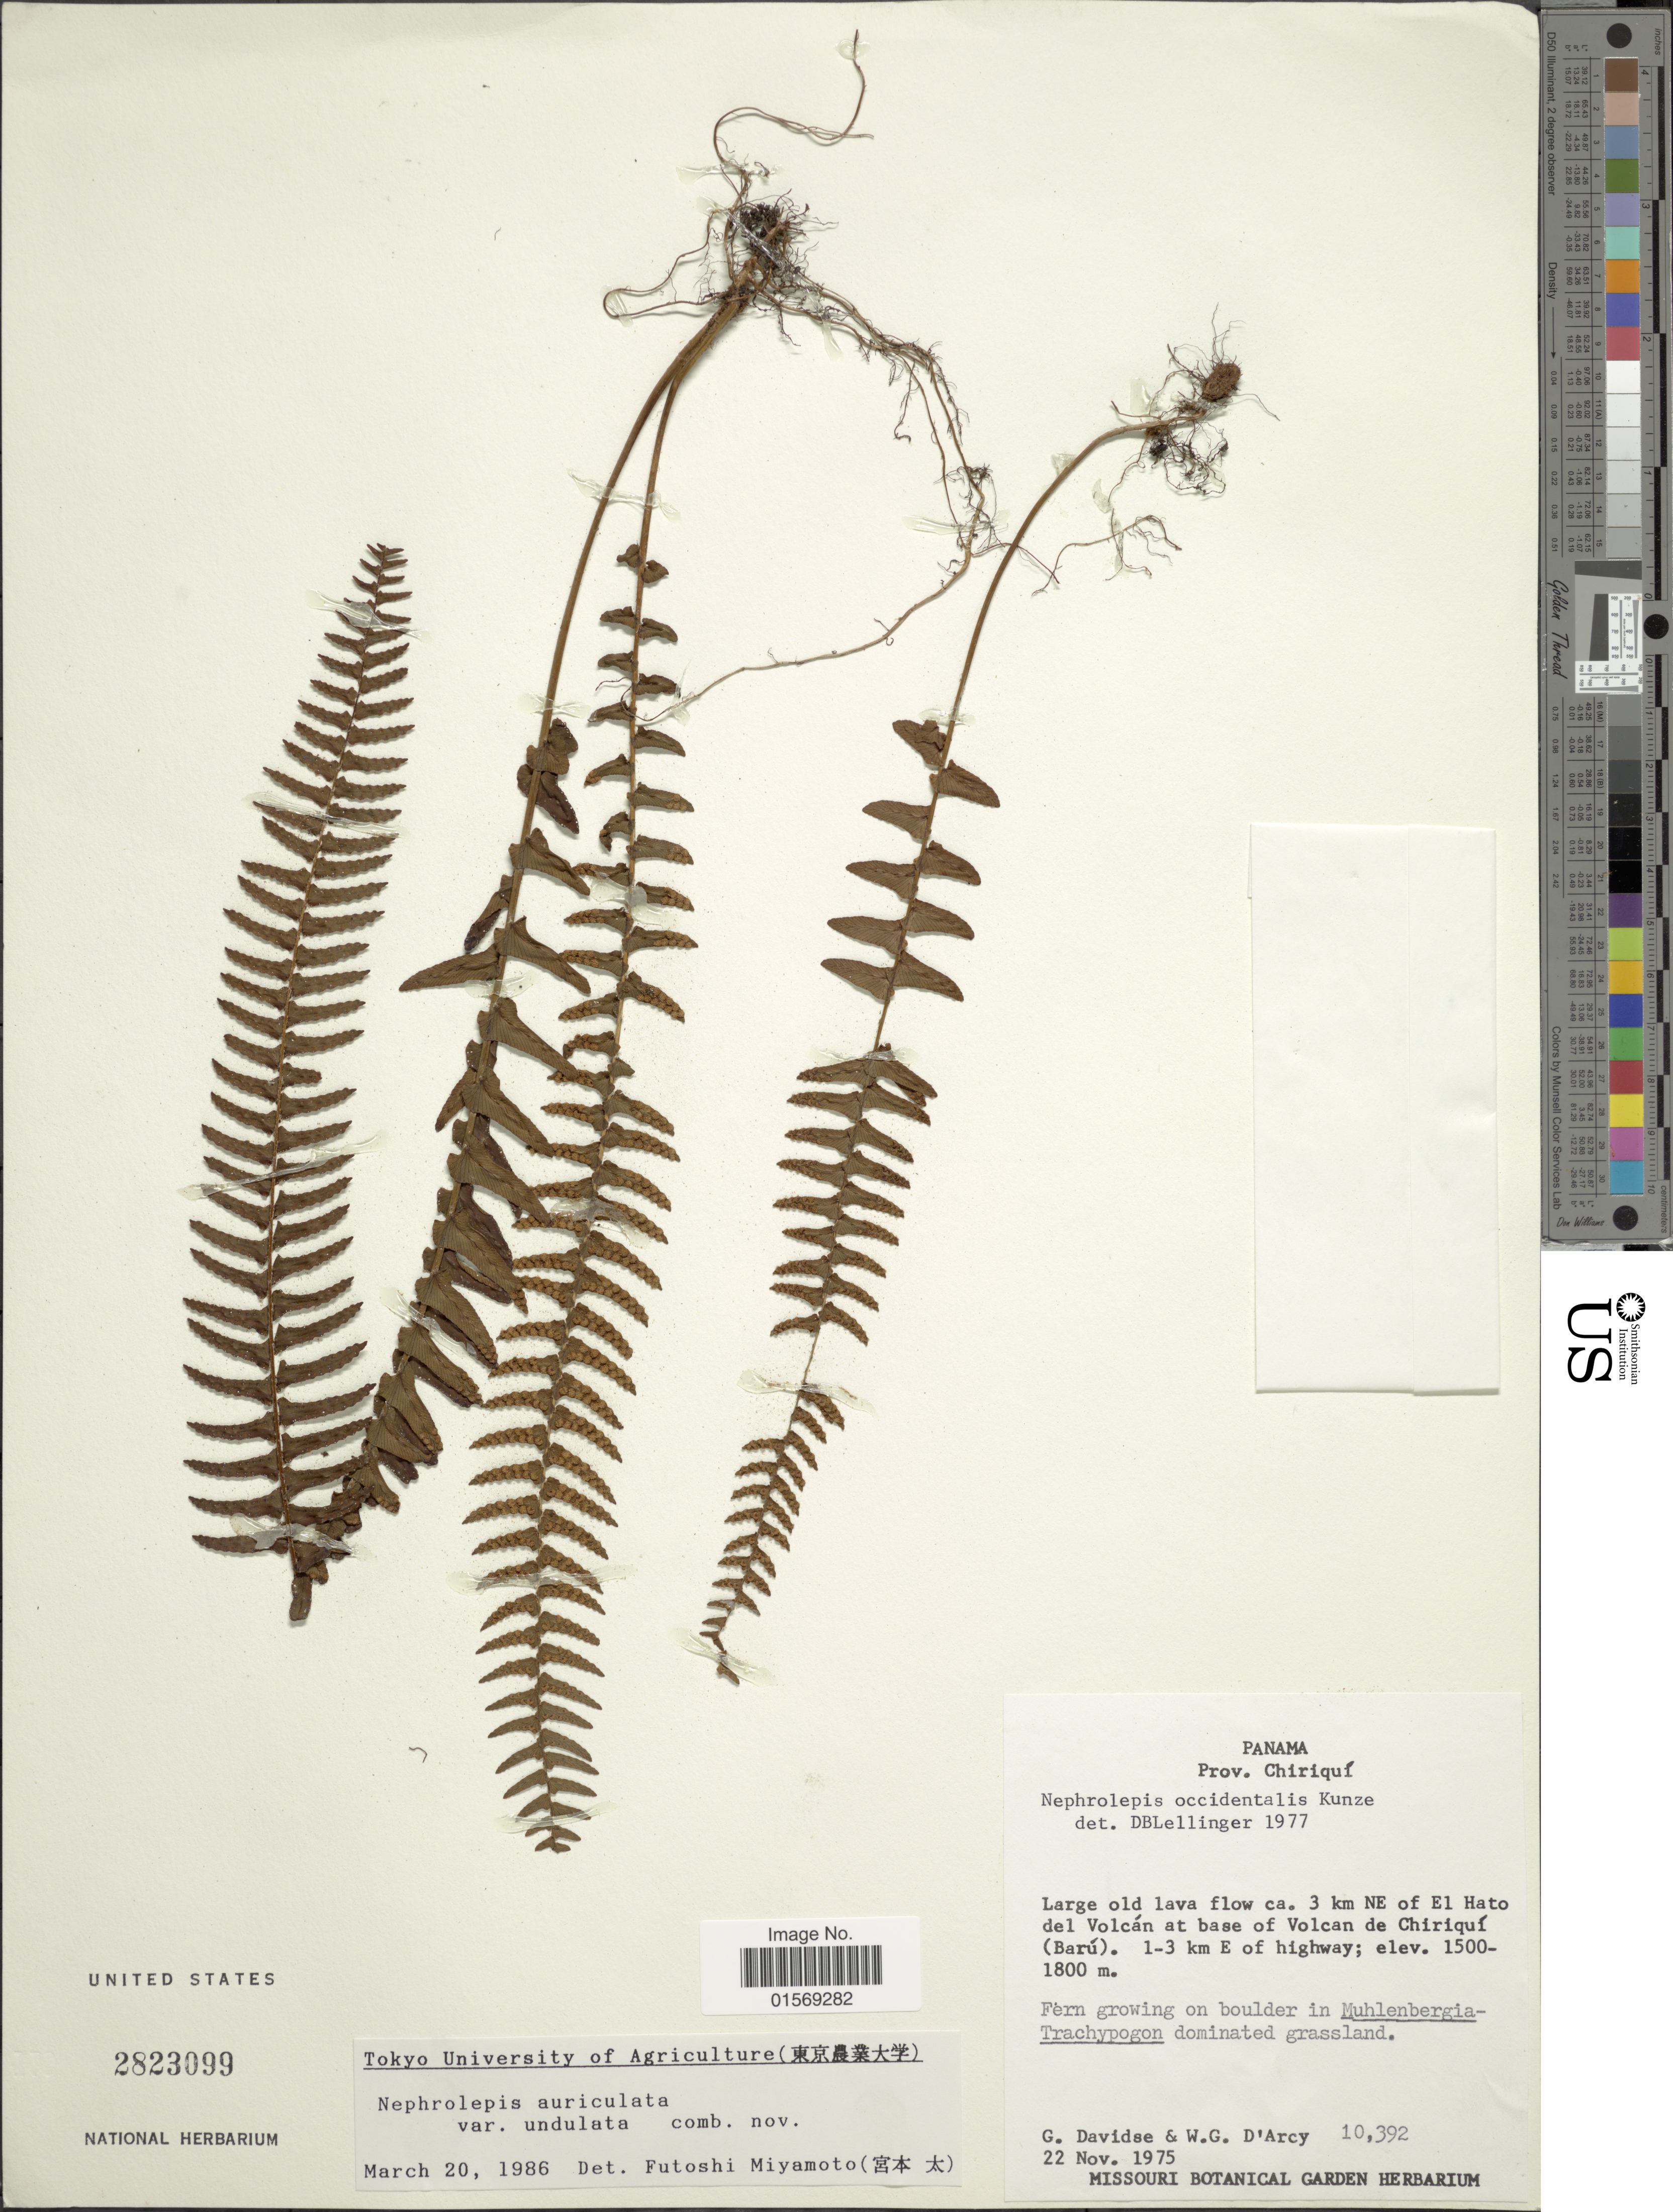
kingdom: Plantae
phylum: Tracheophyta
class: Polypodiopsida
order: Polypodiales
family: Nephrolepidaceae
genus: Nephrolepis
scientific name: Nephrolepis undulata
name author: J. Sm.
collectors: G. Davidse & W. G. D'Arcy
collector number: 10392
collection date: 1975-11-22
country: Panama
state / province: Chiriqui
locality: Panama. Prov. Chiriqui. Large old lava flow ca. 3 km NE of El Hato del Volcan at base of Volcan de Chiriqui (Baru). 1-3 km E of highway.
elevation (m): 1500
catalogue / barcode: US 2823099